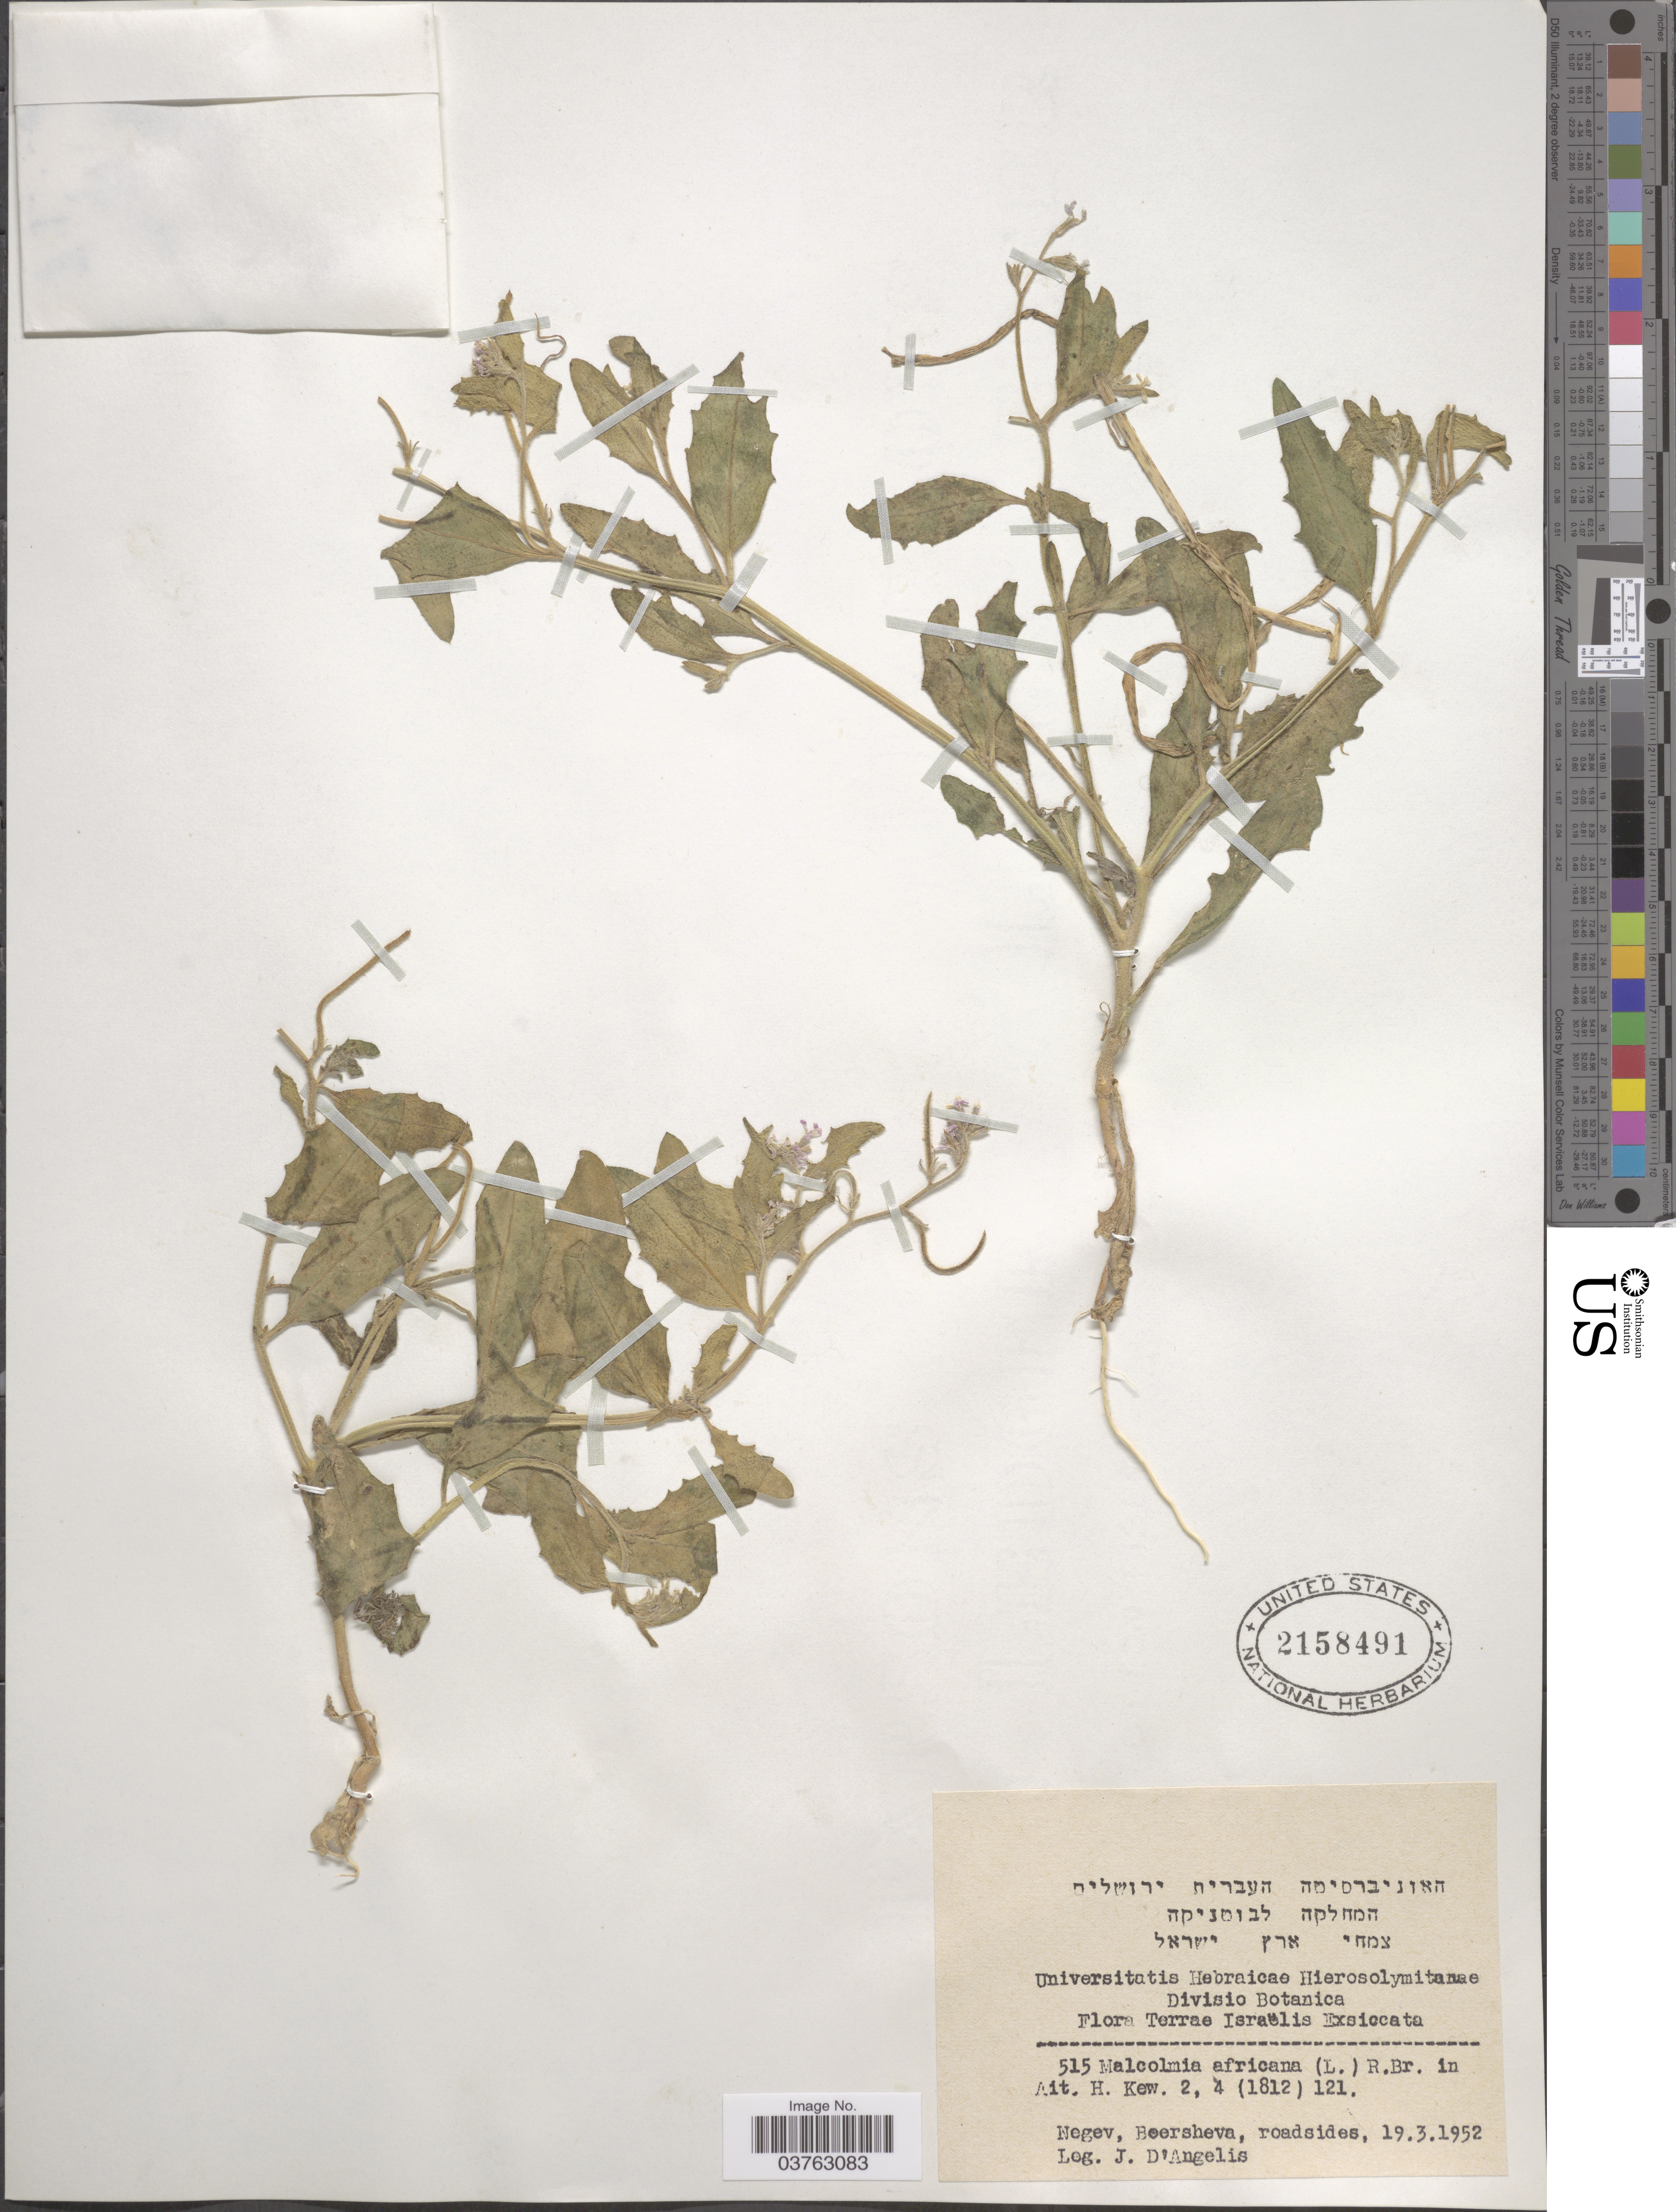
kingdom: Plantae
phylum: Tracheophyta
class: Magnoliopsida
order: Brassicales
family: Brassicaceae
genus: Malcolmia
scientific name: Malcolmia africana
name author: (L.) W.T. Aiton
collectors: J. D'angelis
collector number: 515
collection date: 1952-03-19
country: Israel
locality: Terræ Israëlis, Negev, Beersheva, roadsides.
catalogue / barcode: US 2158491